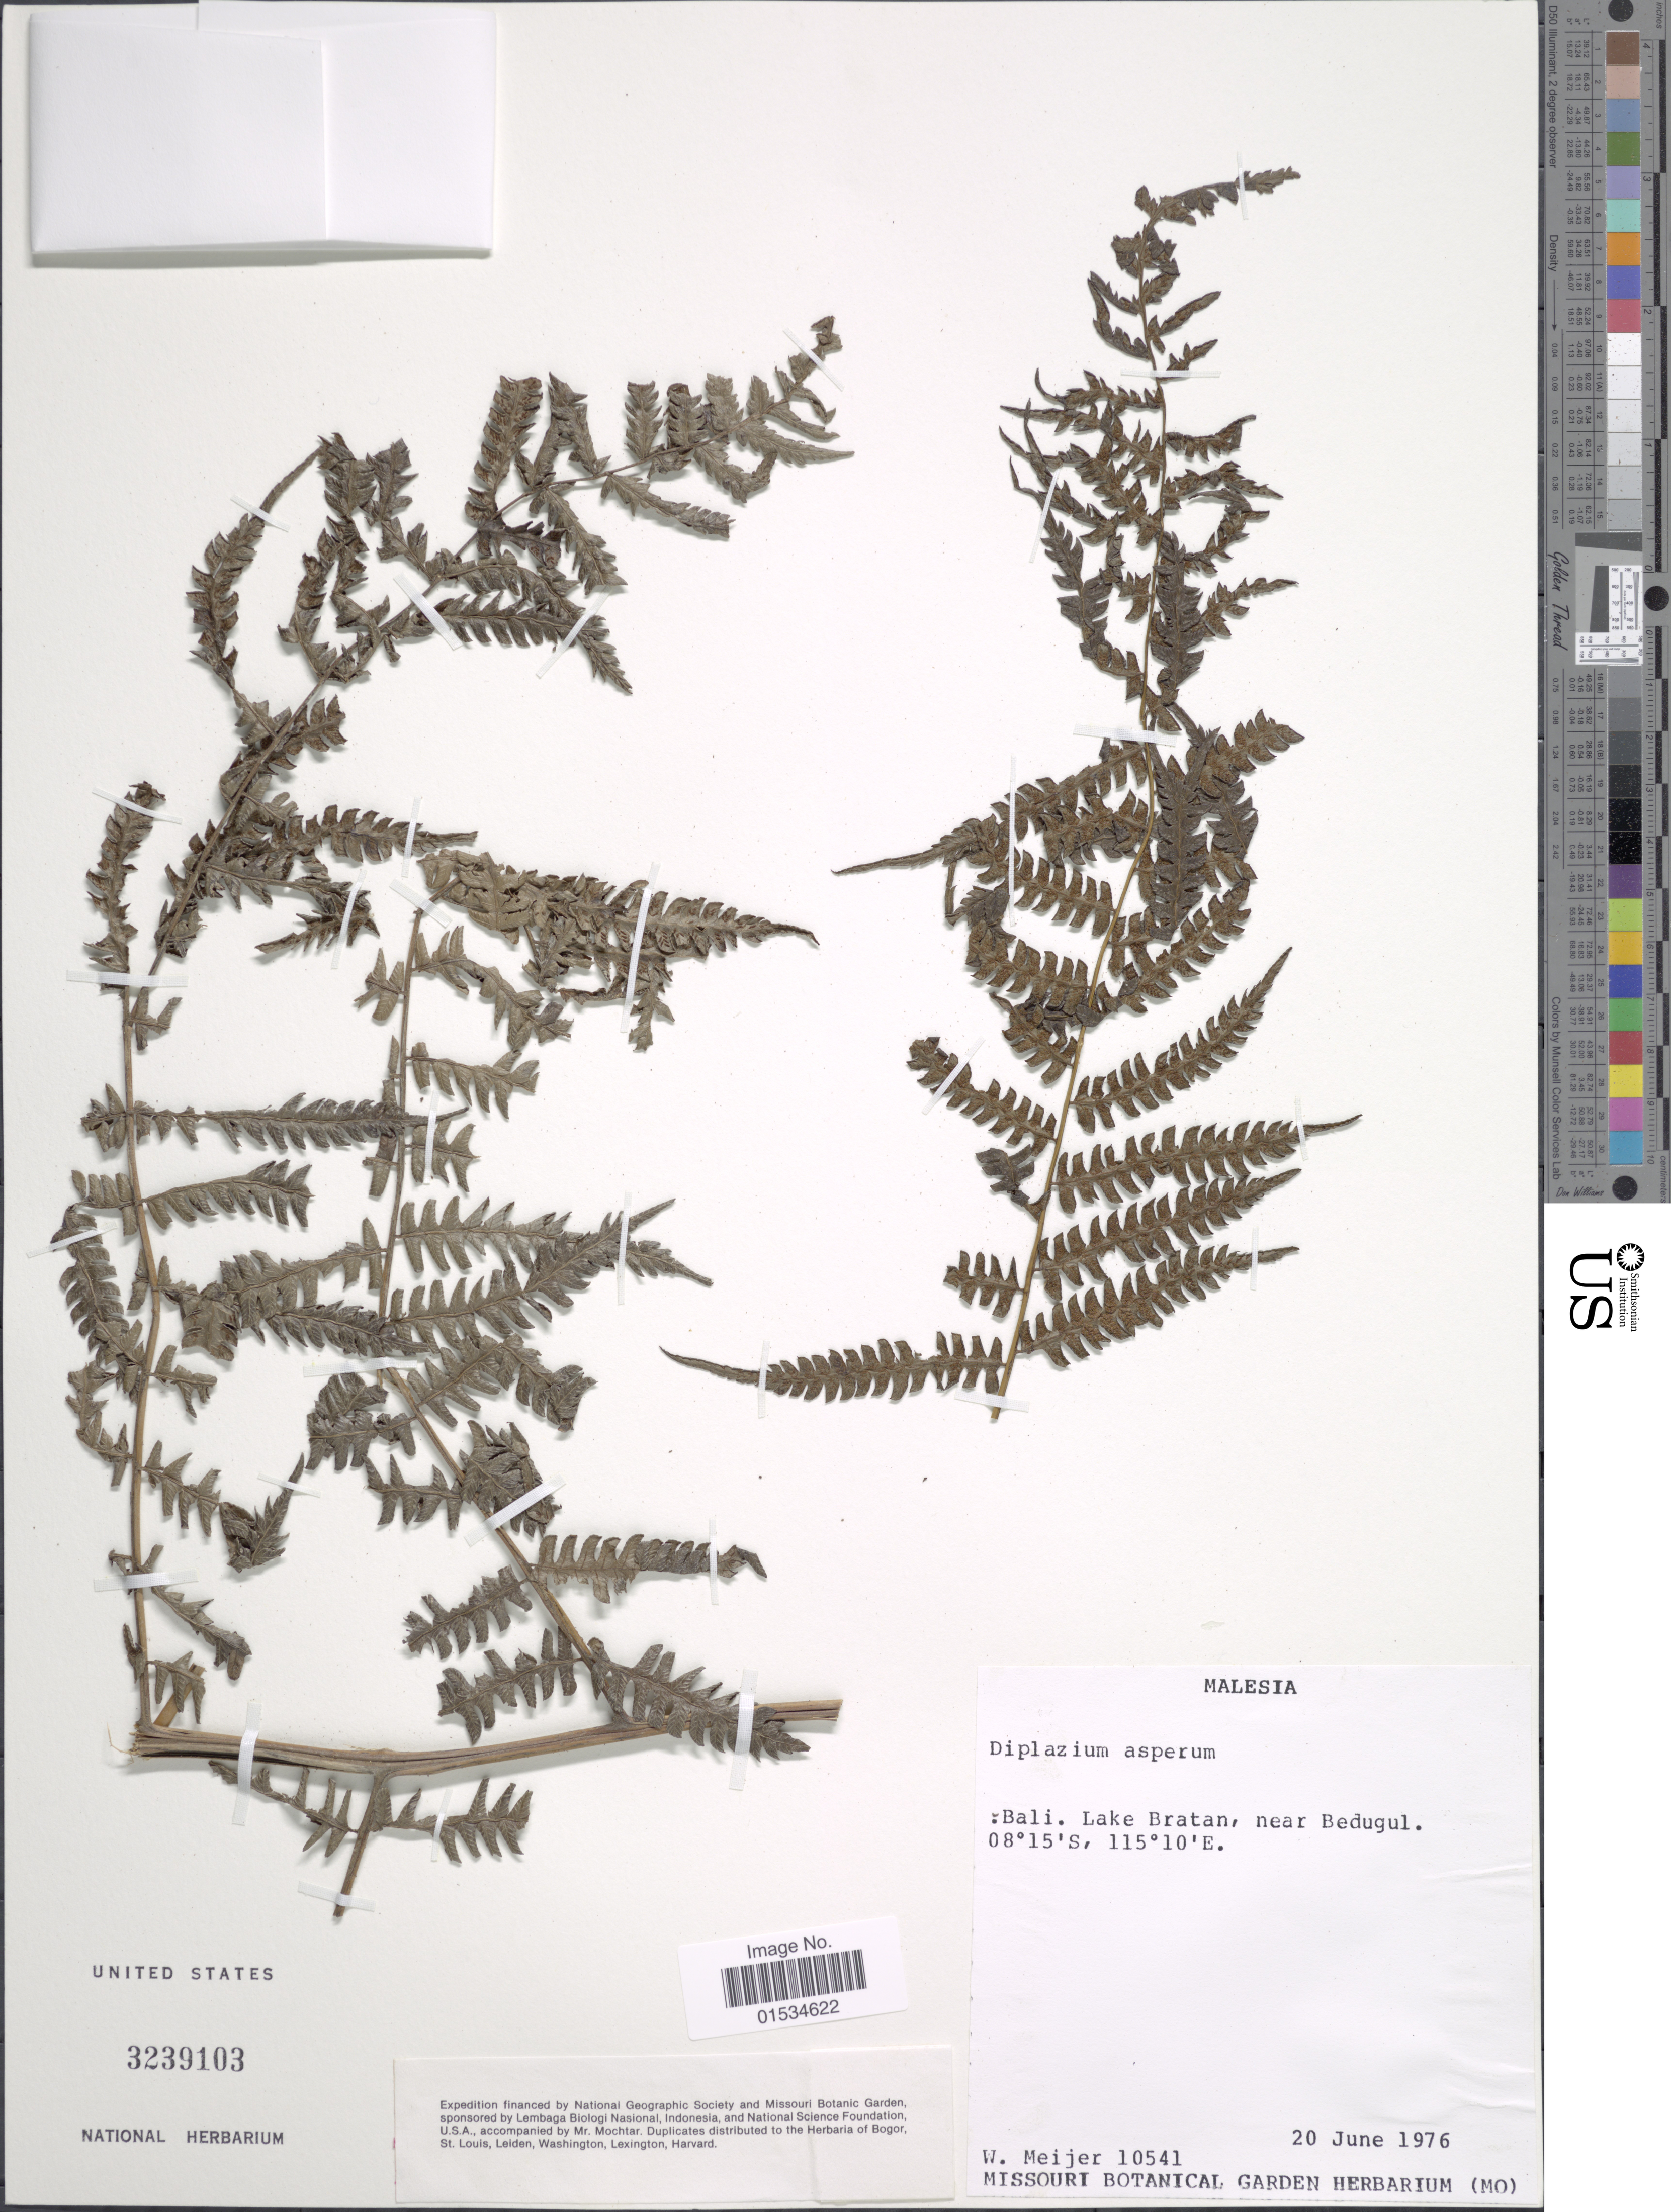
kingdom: Plantae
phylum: Tracheophyta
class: Polypodiopsida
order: Polypodiales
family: Athyriaceae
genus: Diplazium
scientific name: Diplazium asperum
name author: Blume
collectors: W. Meijer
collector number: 10541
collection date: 1976-06-20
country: Indonesia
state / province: Nusa Tenggara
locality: Bali, Lake Bataan, near Bedugul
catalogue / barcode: US 3239103